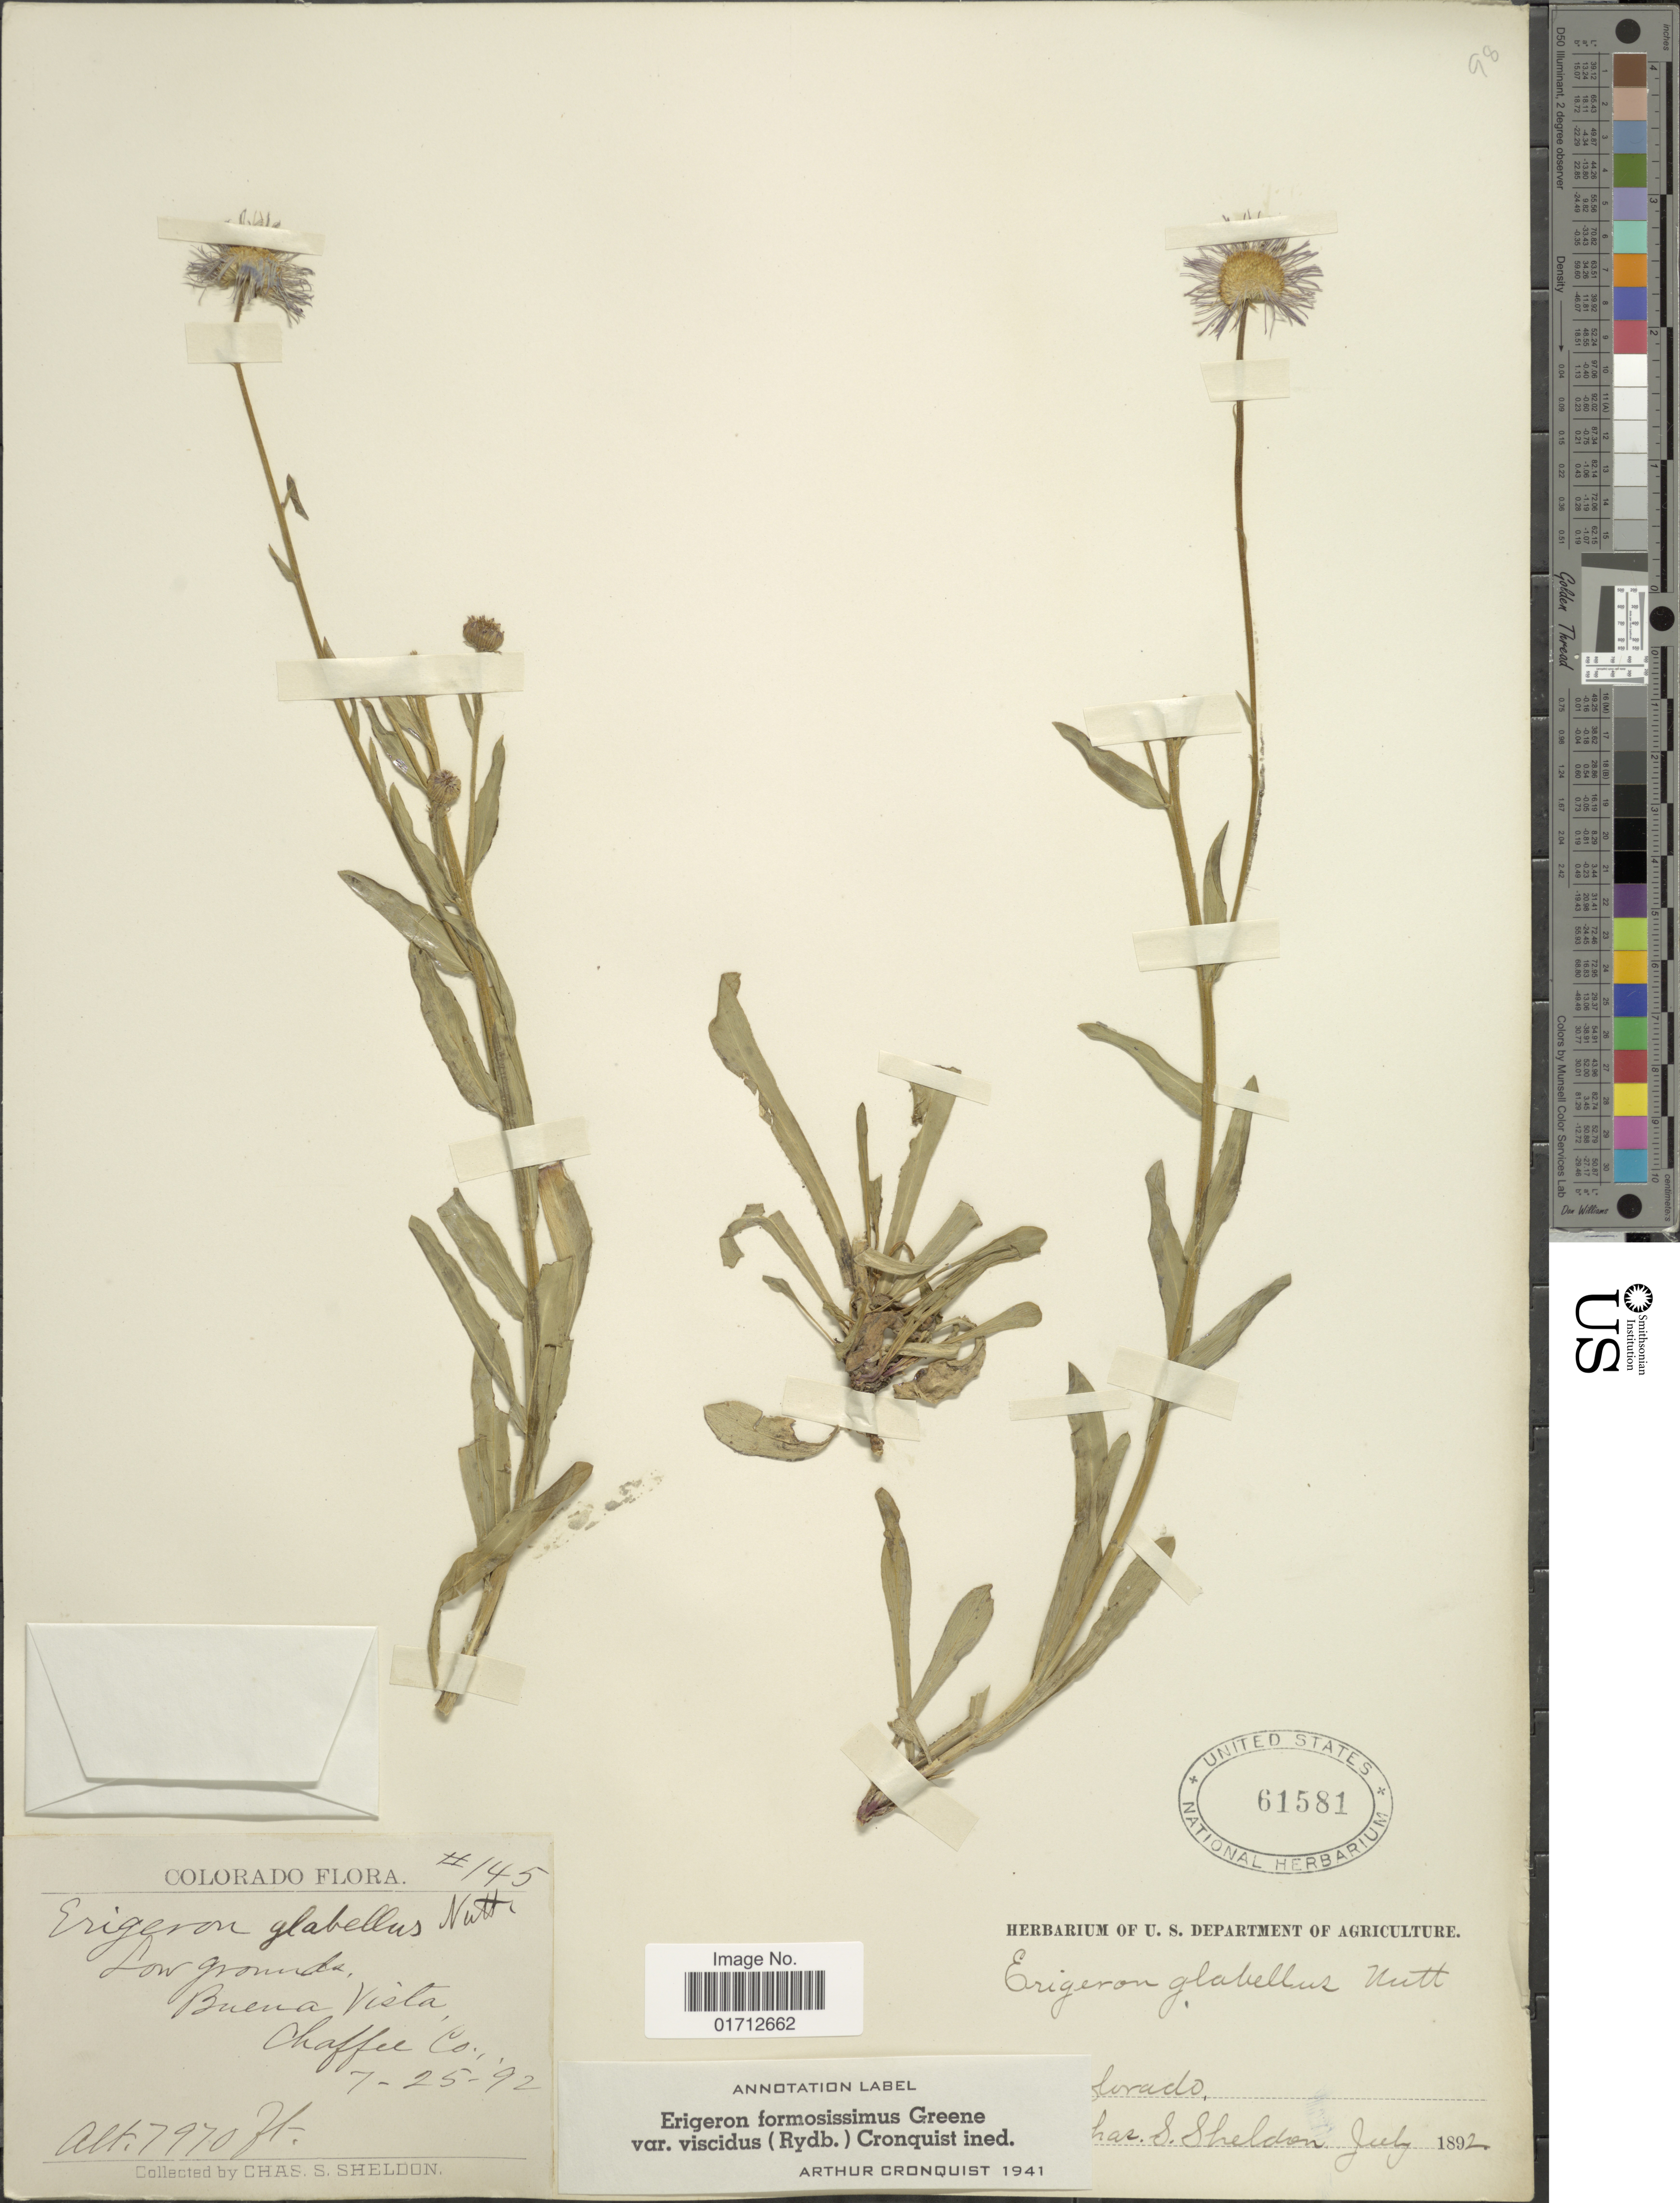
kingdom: Plantae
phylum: Tracheophyta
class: Magnoliopsida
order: Asterales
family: Asteraceae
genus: Erigeron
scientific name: Erigeron formosissimus var. viscidus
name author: (Rydb.) Cronq.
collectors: C. S. Sheldon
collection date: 1892-07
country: United States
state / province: Colorado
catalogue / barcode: US 61581